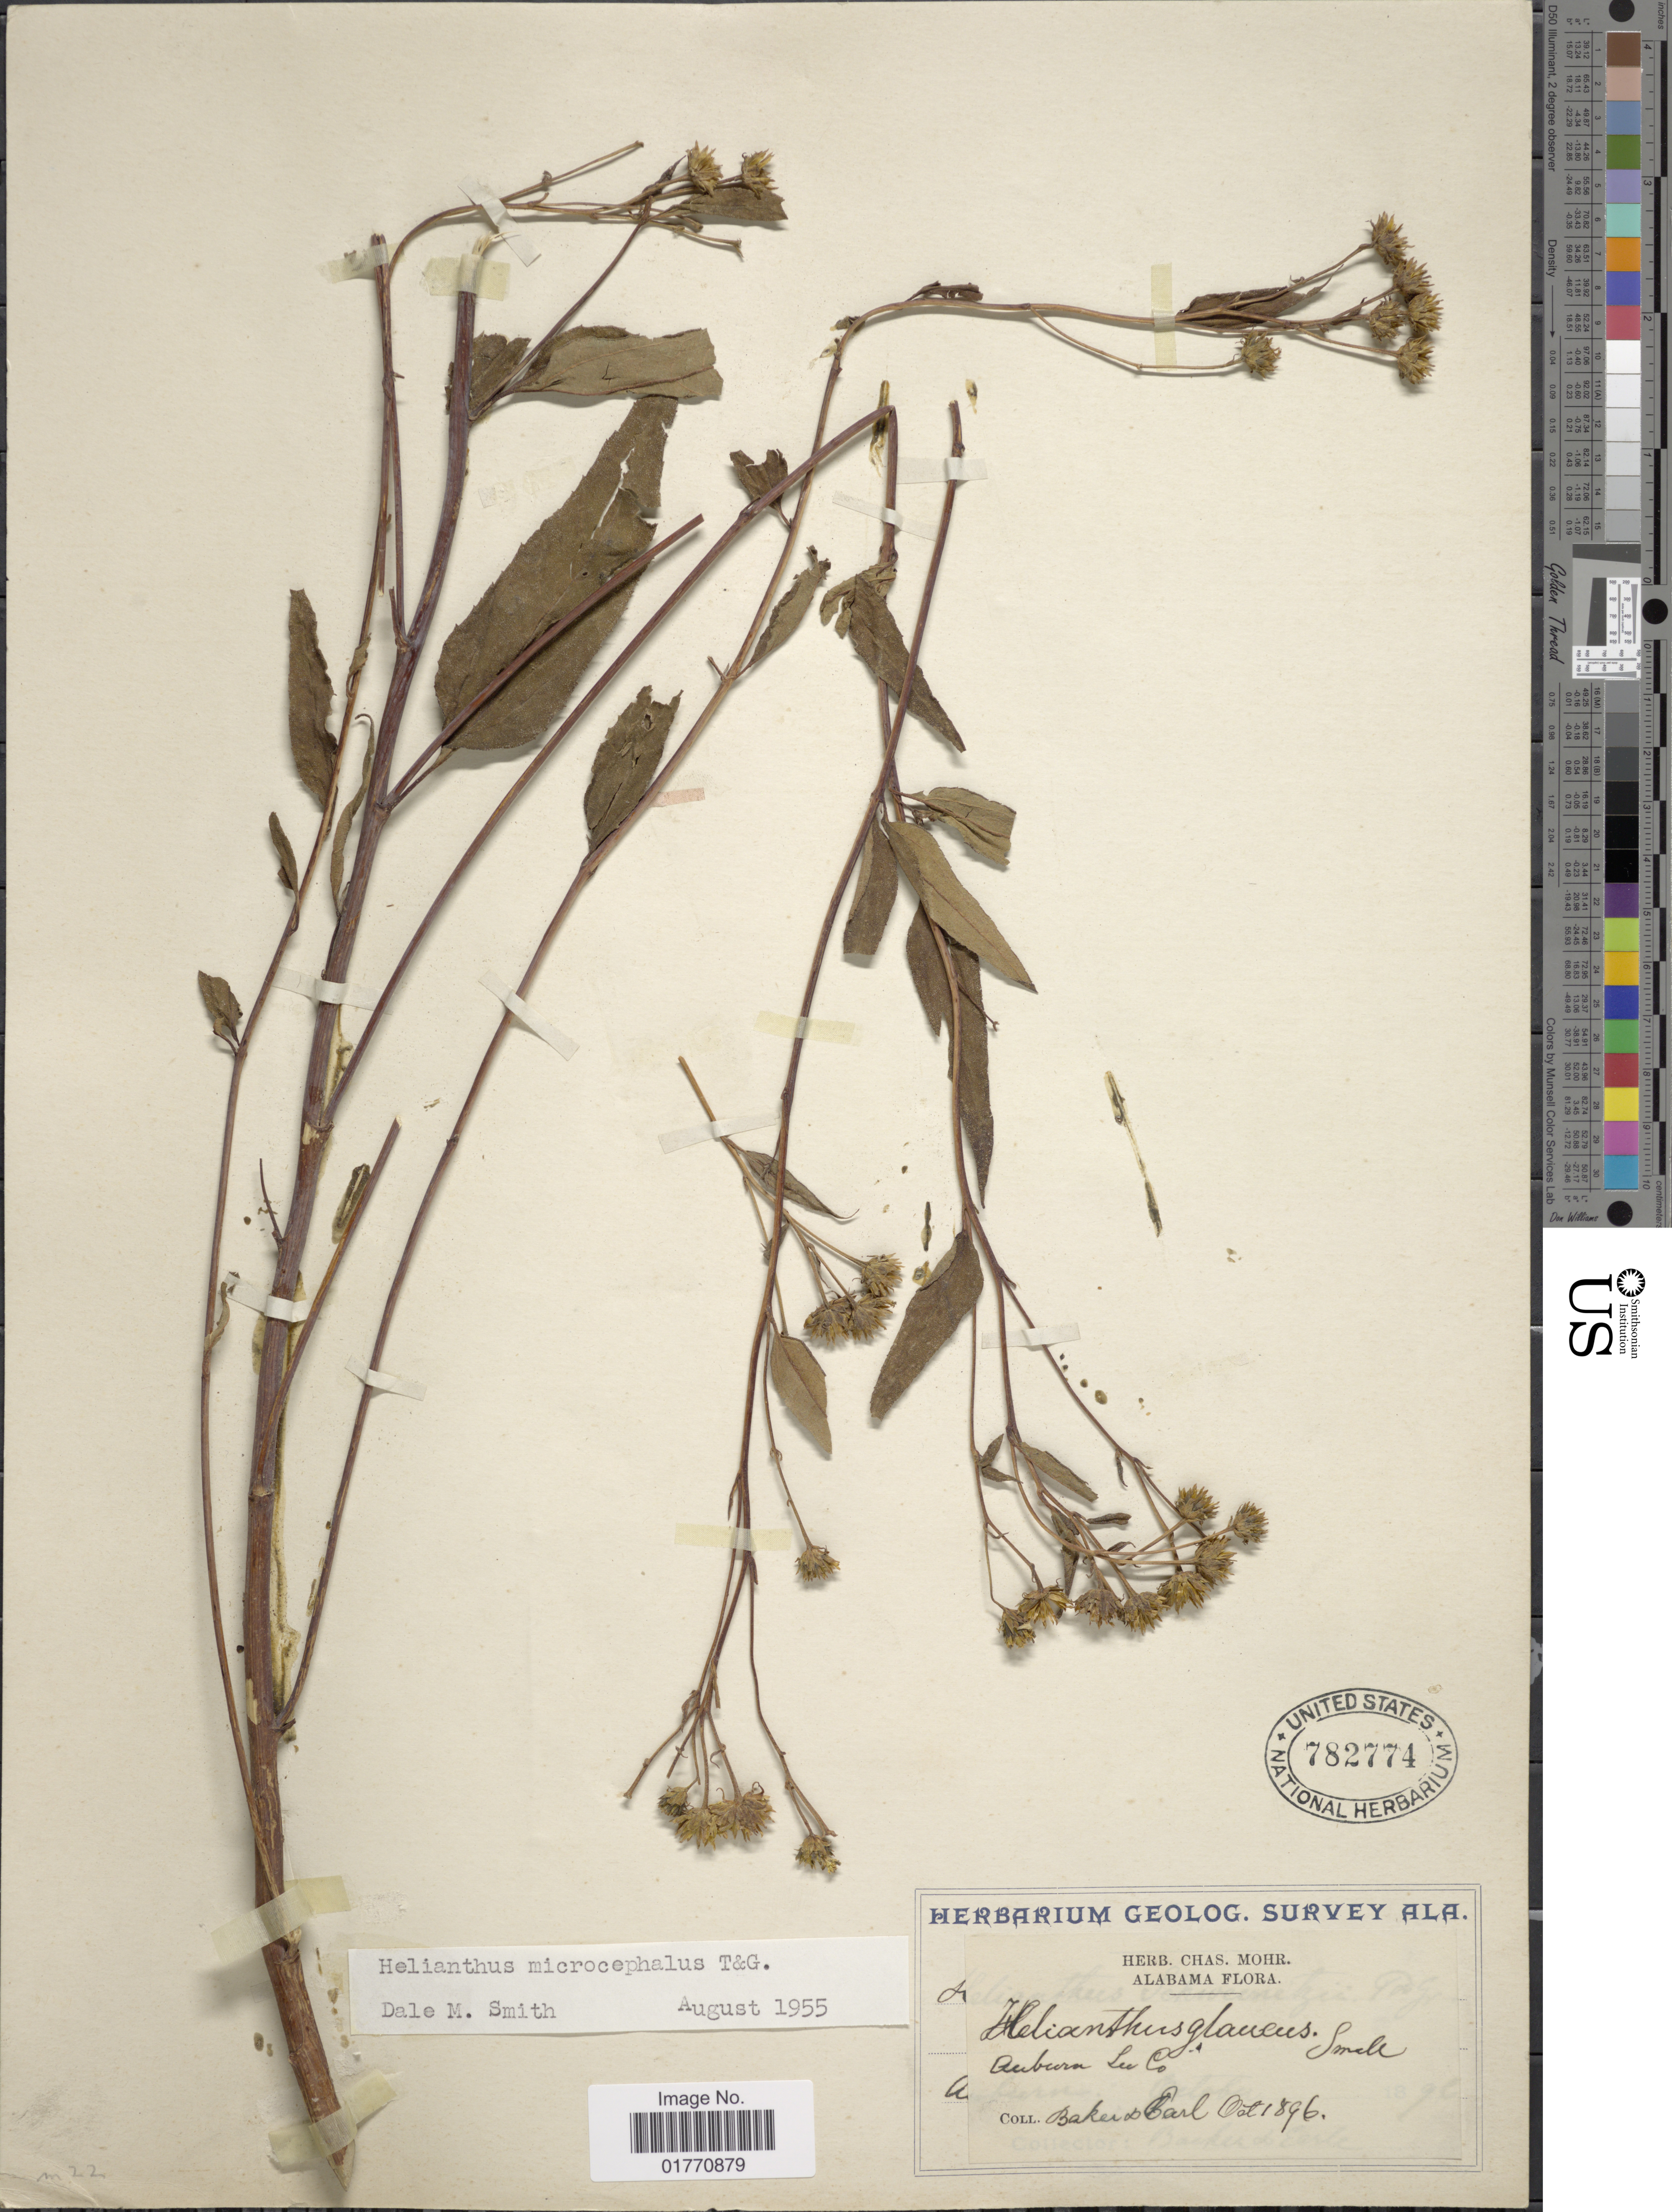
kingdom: Plantae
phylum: Tracheophyta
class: Magnoliopsida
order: Asterales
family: Asteraceae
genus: Helianthus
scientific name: Helianthus microcephalus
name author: Torr. & A. Gray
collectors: -- Baker & -. Earl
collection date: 1896-10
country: United States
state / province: Alabama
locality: Auburn, Lee Co.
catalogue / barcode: US 782774